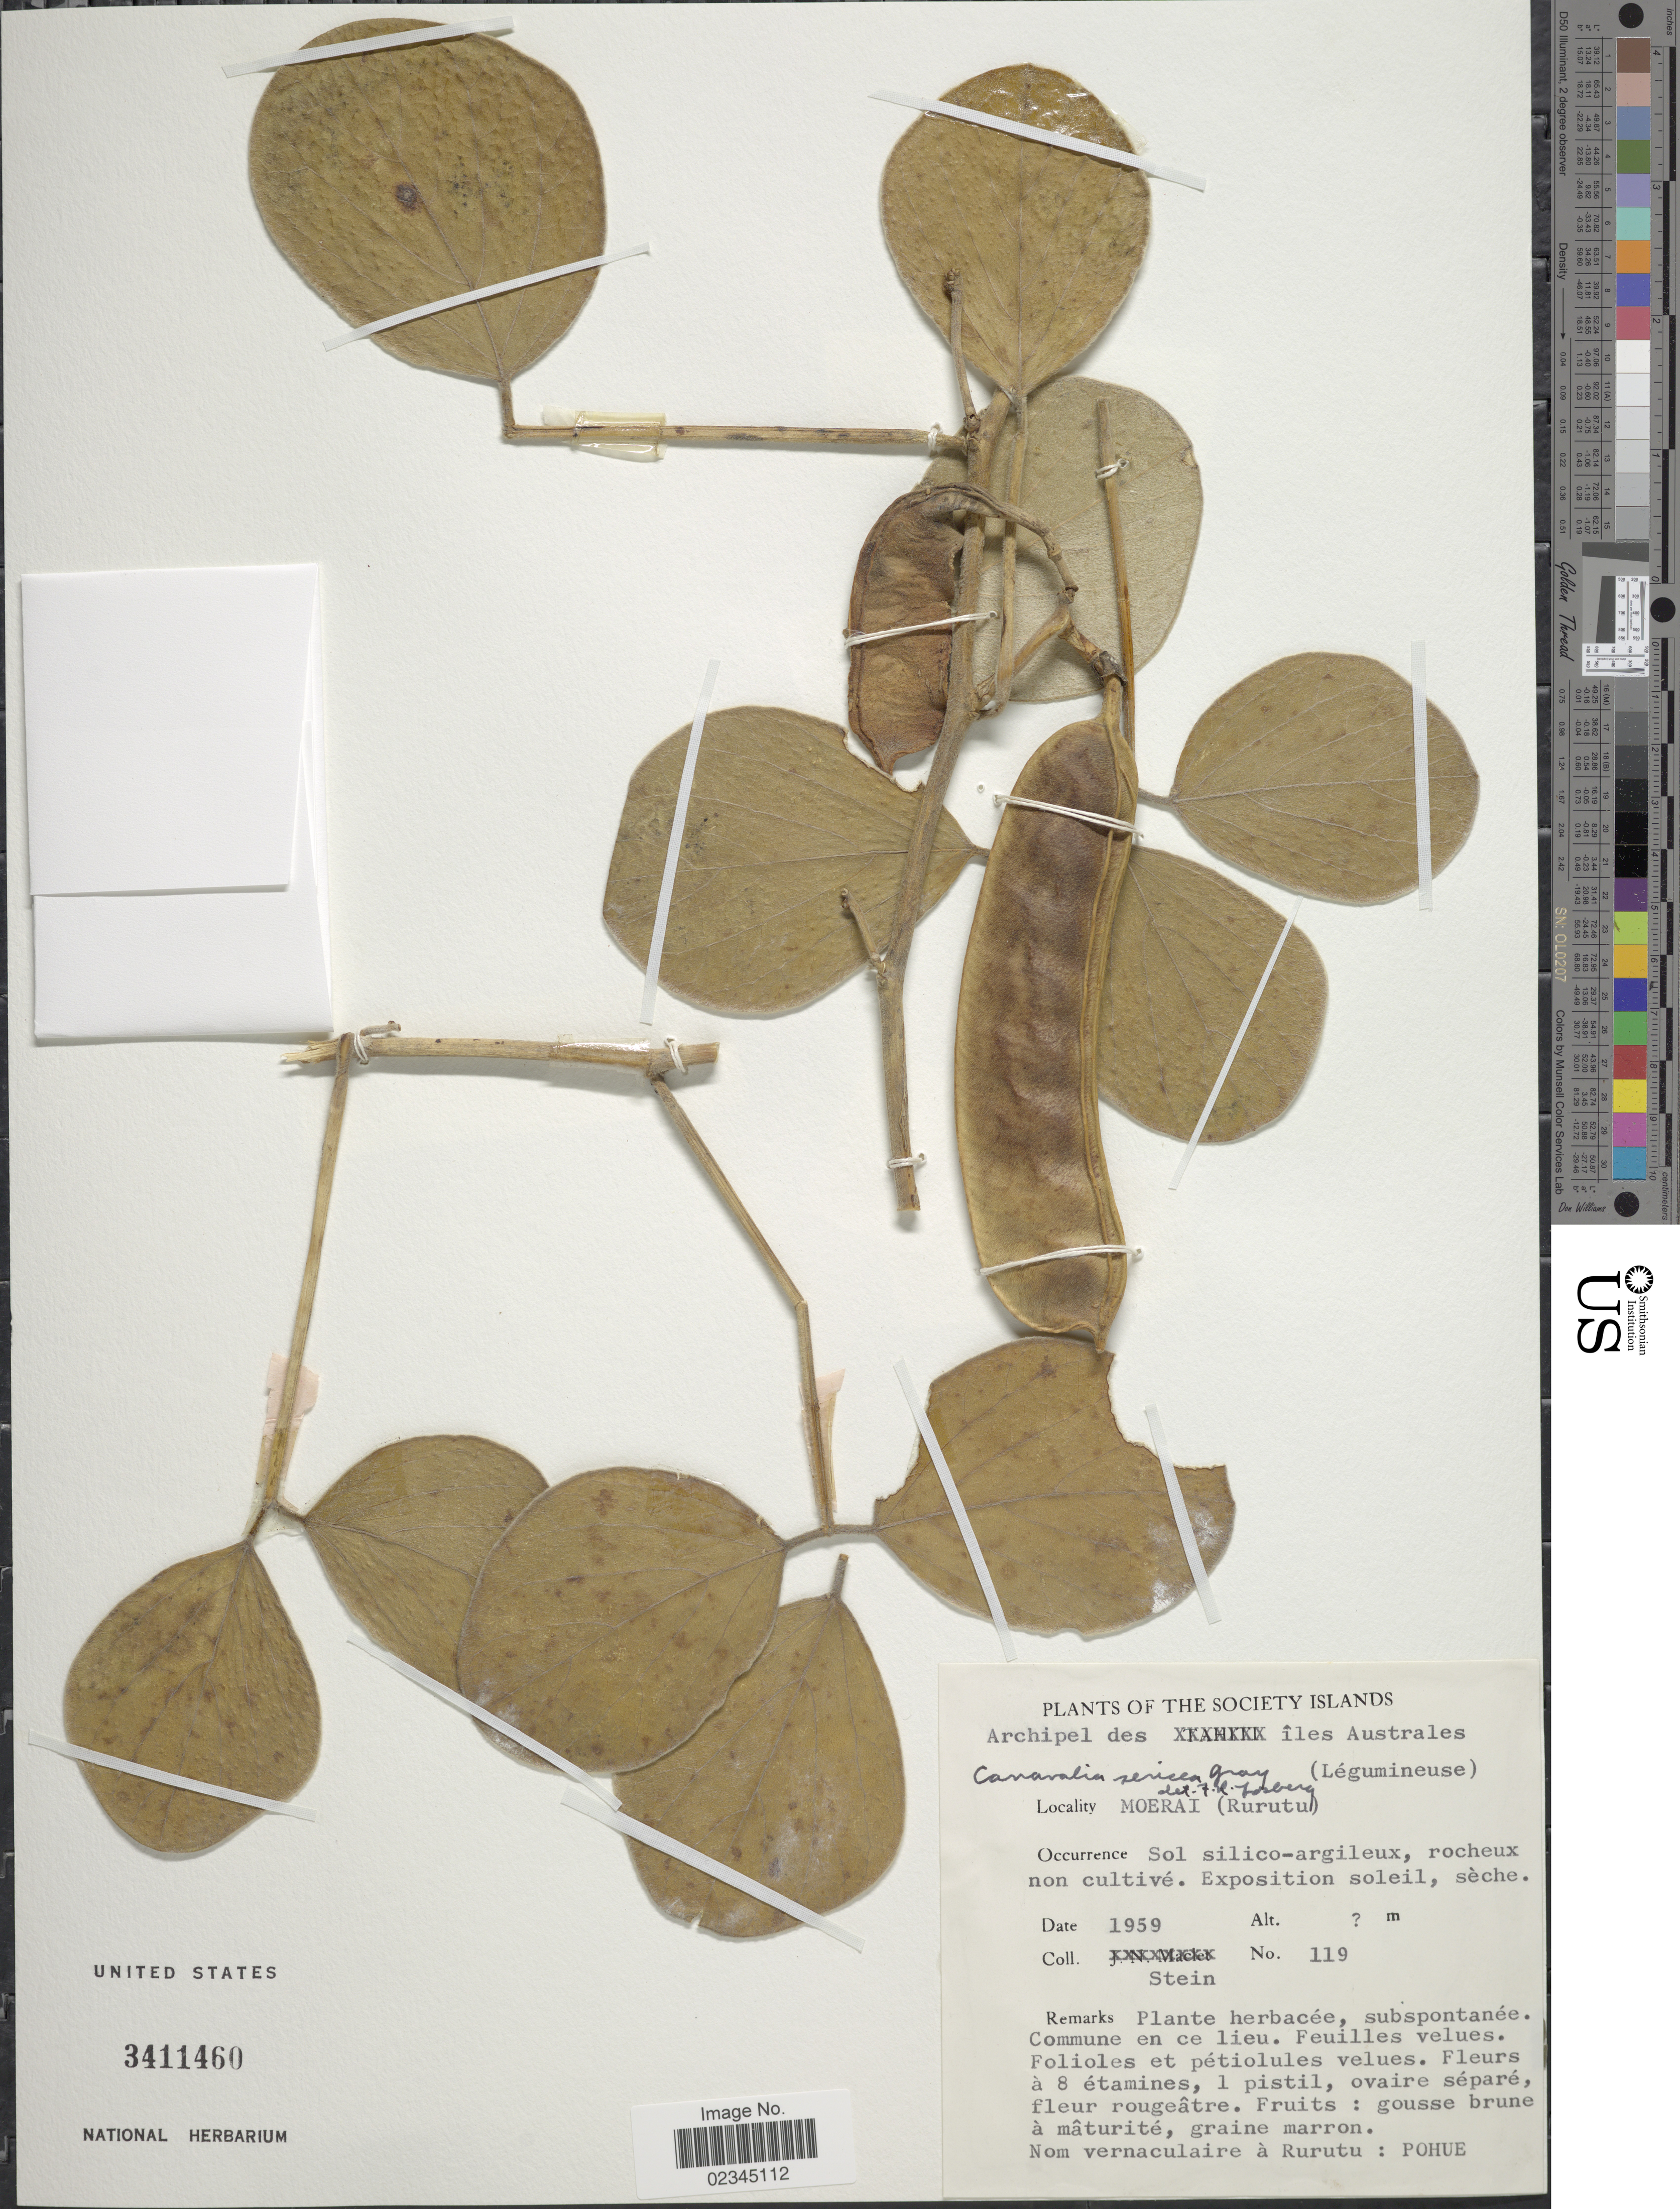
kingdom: Plantae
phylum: Tracheophyta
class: Magnoliopsida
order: Fabales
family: Fabaceae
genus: Canavalia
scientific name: Canavalia sericea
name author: A. Gray in Wilkes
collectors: Stein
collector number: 119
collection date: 1959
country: French Polynesia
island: Rurutu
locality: Society islands, Moerai (Rurutu). Archipel des iles Australes.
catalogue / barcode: US 3411460